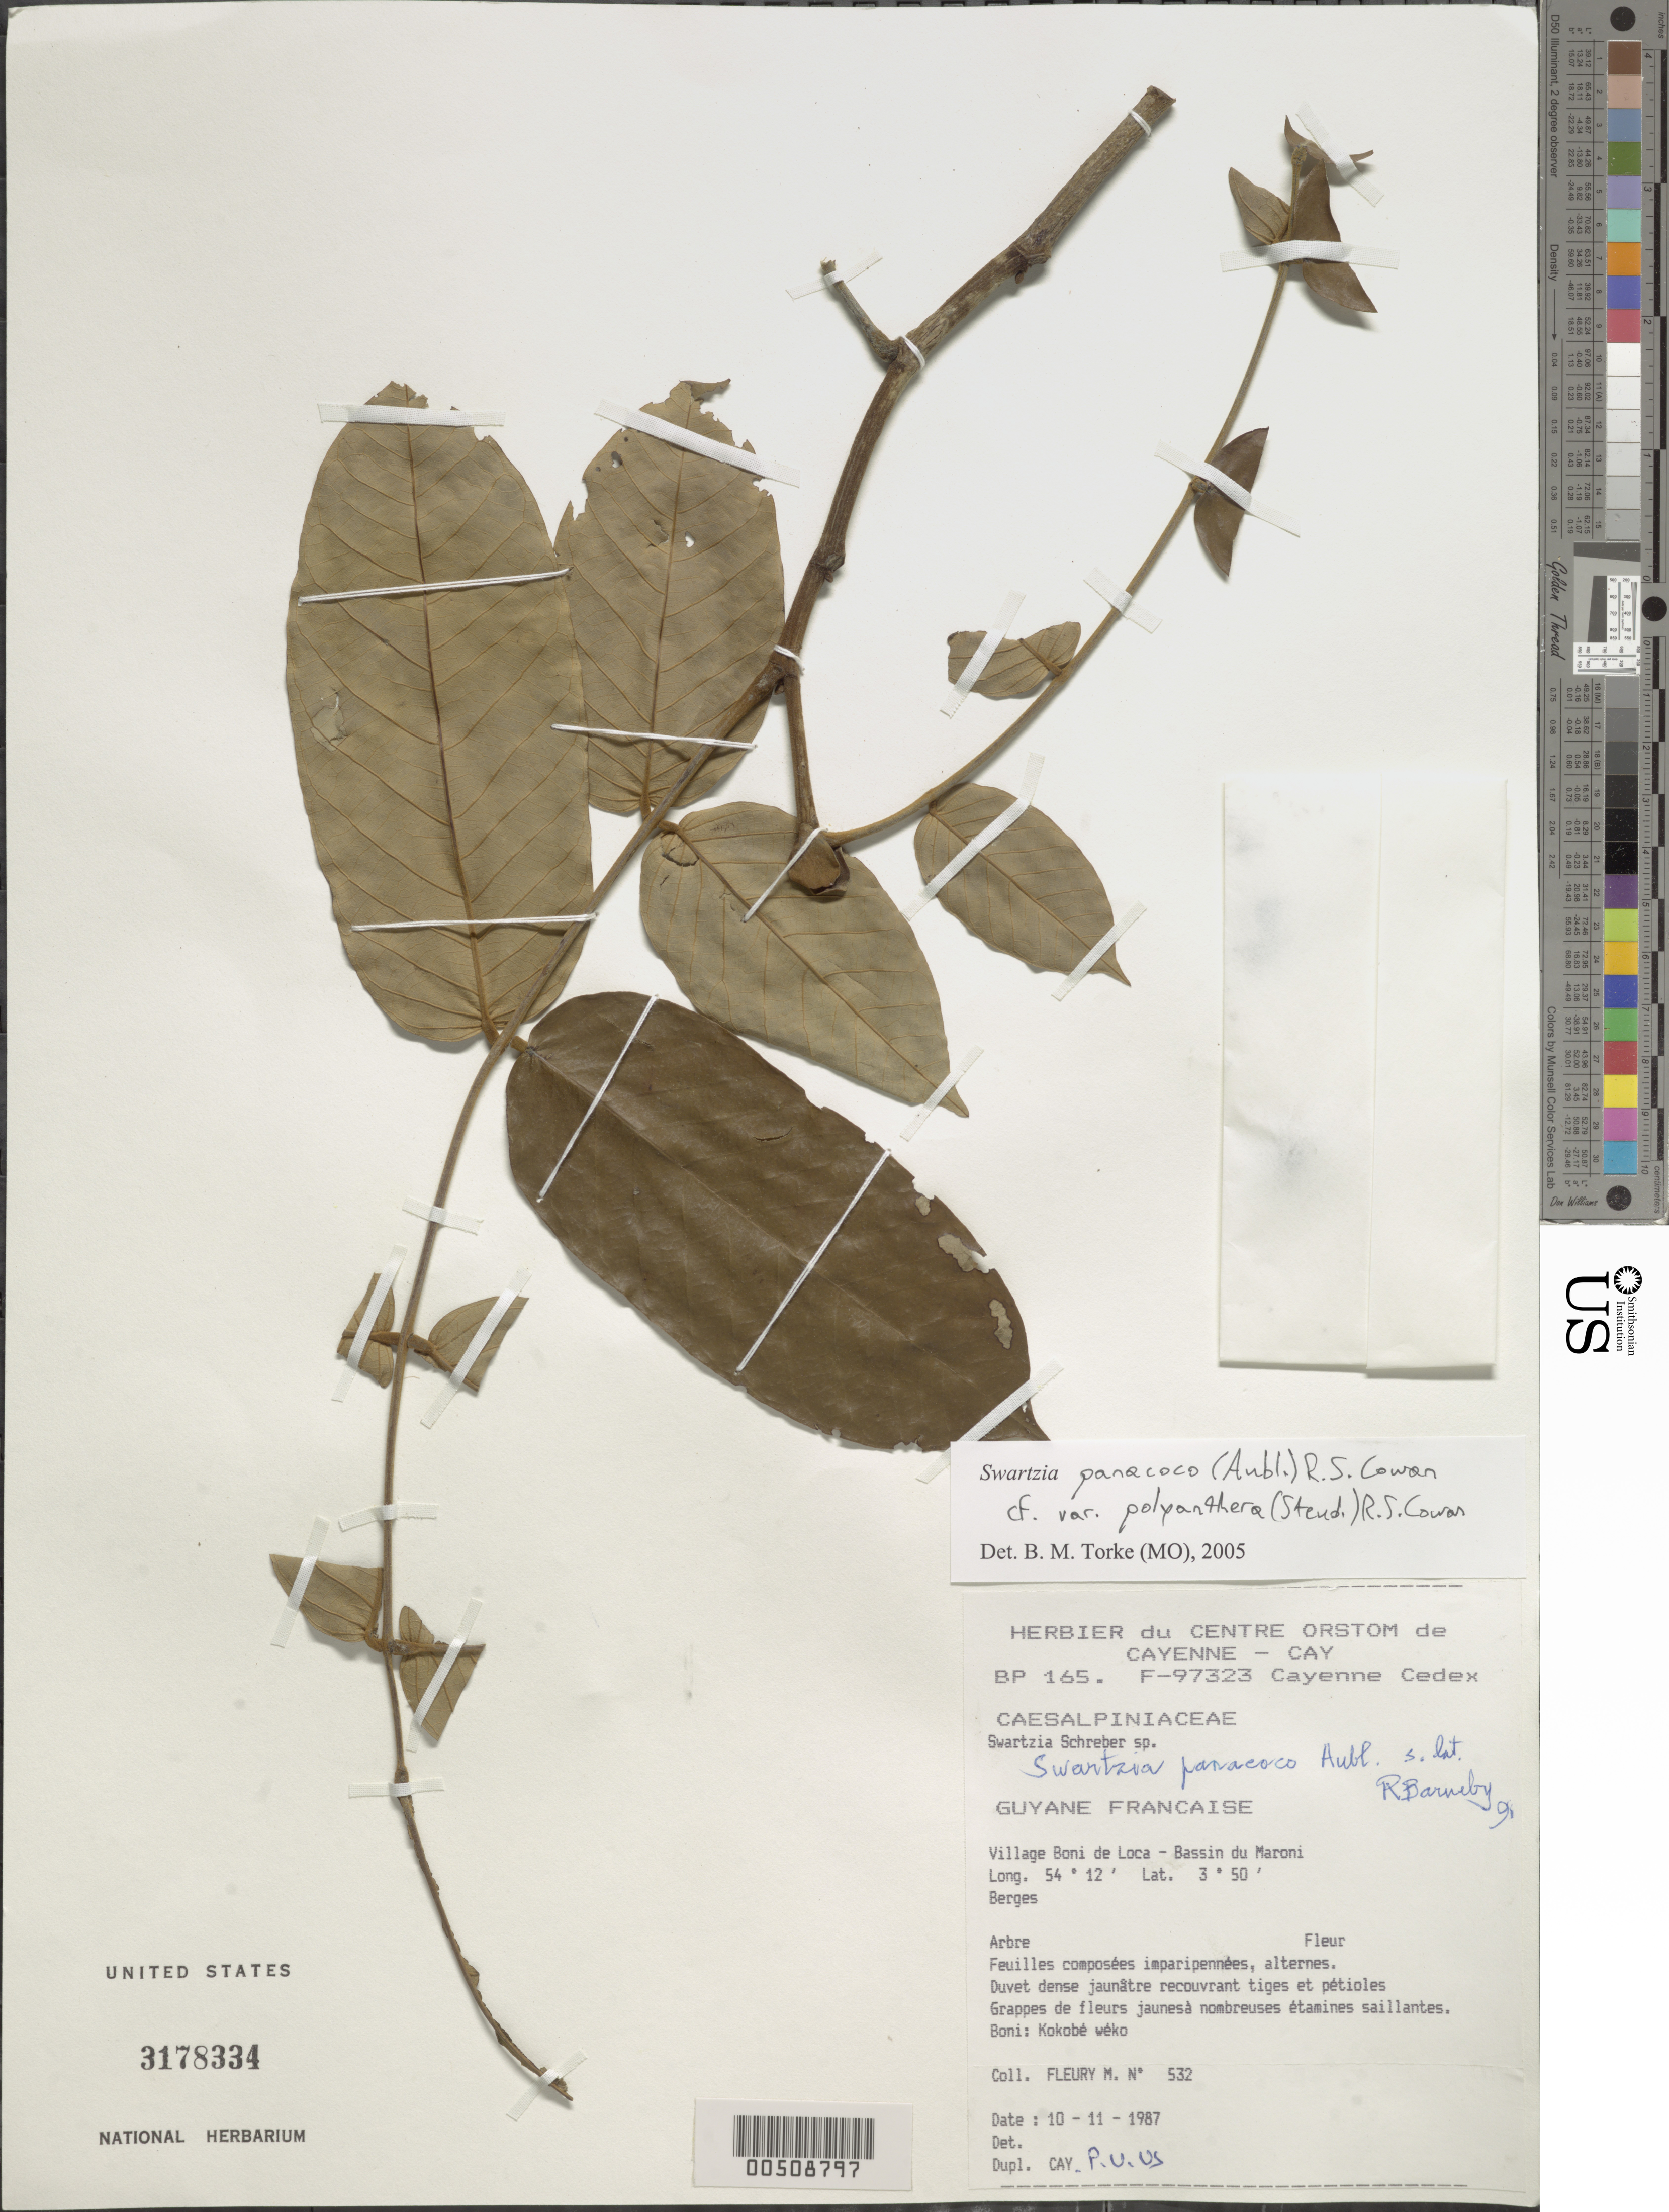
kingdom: Plantae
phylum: Tracheophyta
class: Magnoliopsida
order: Fabales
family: Fabaceae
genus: Swartzia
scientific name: Swartzia panacoco var. polyanthera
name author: (Steud.) R.S. Cowan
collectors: M. Fleury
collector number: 532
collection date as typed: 10 Nov 1987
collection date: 1987-11-10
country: French Guiana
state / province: Cayenne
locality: Village Boni de Loca, Bassin du Moroni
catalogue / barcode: US 3178334